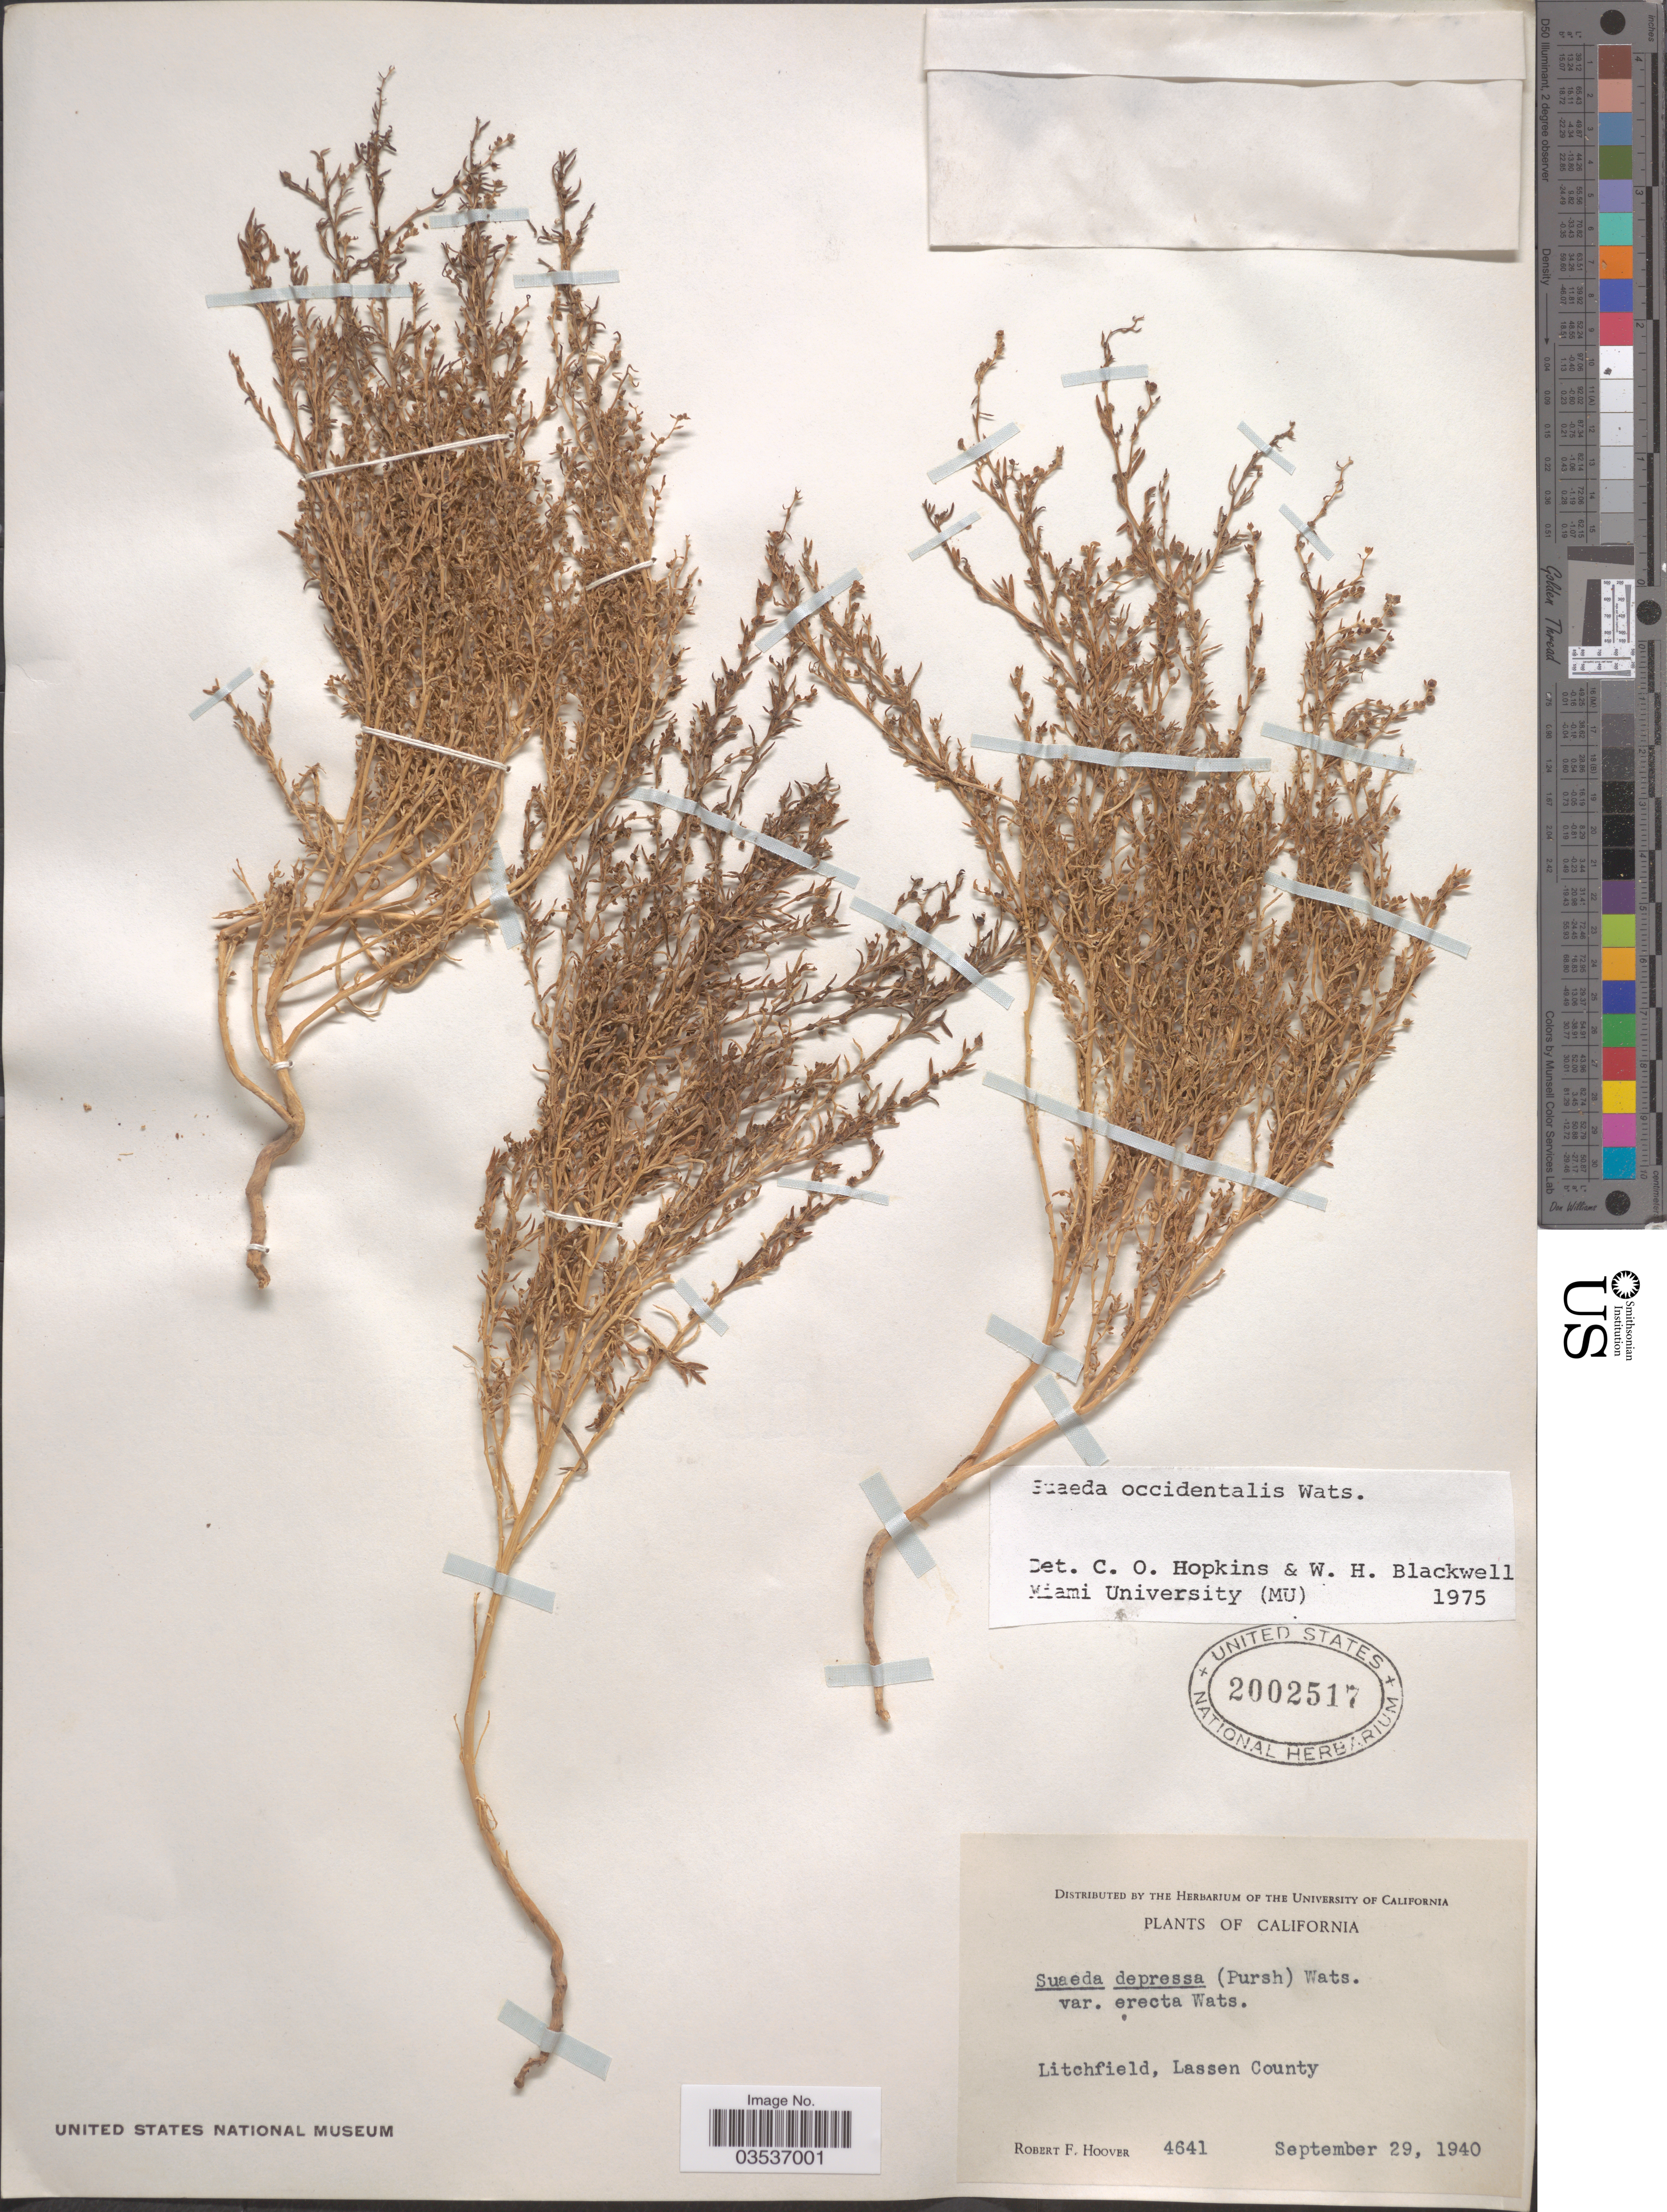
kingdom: Plantae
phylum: Tracheophyta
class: Magnoliopsida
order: Caryophyllales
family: Amaranthaceae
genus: Suaeda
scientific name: Suaeda occidentalis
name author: (S. Watson) S. Watson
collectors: R. F. Hoover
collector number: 4641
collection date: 1940-09-29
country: United States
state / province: California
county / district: Lassen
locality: Litchfield, Lassen County.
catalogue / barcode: US 2002517